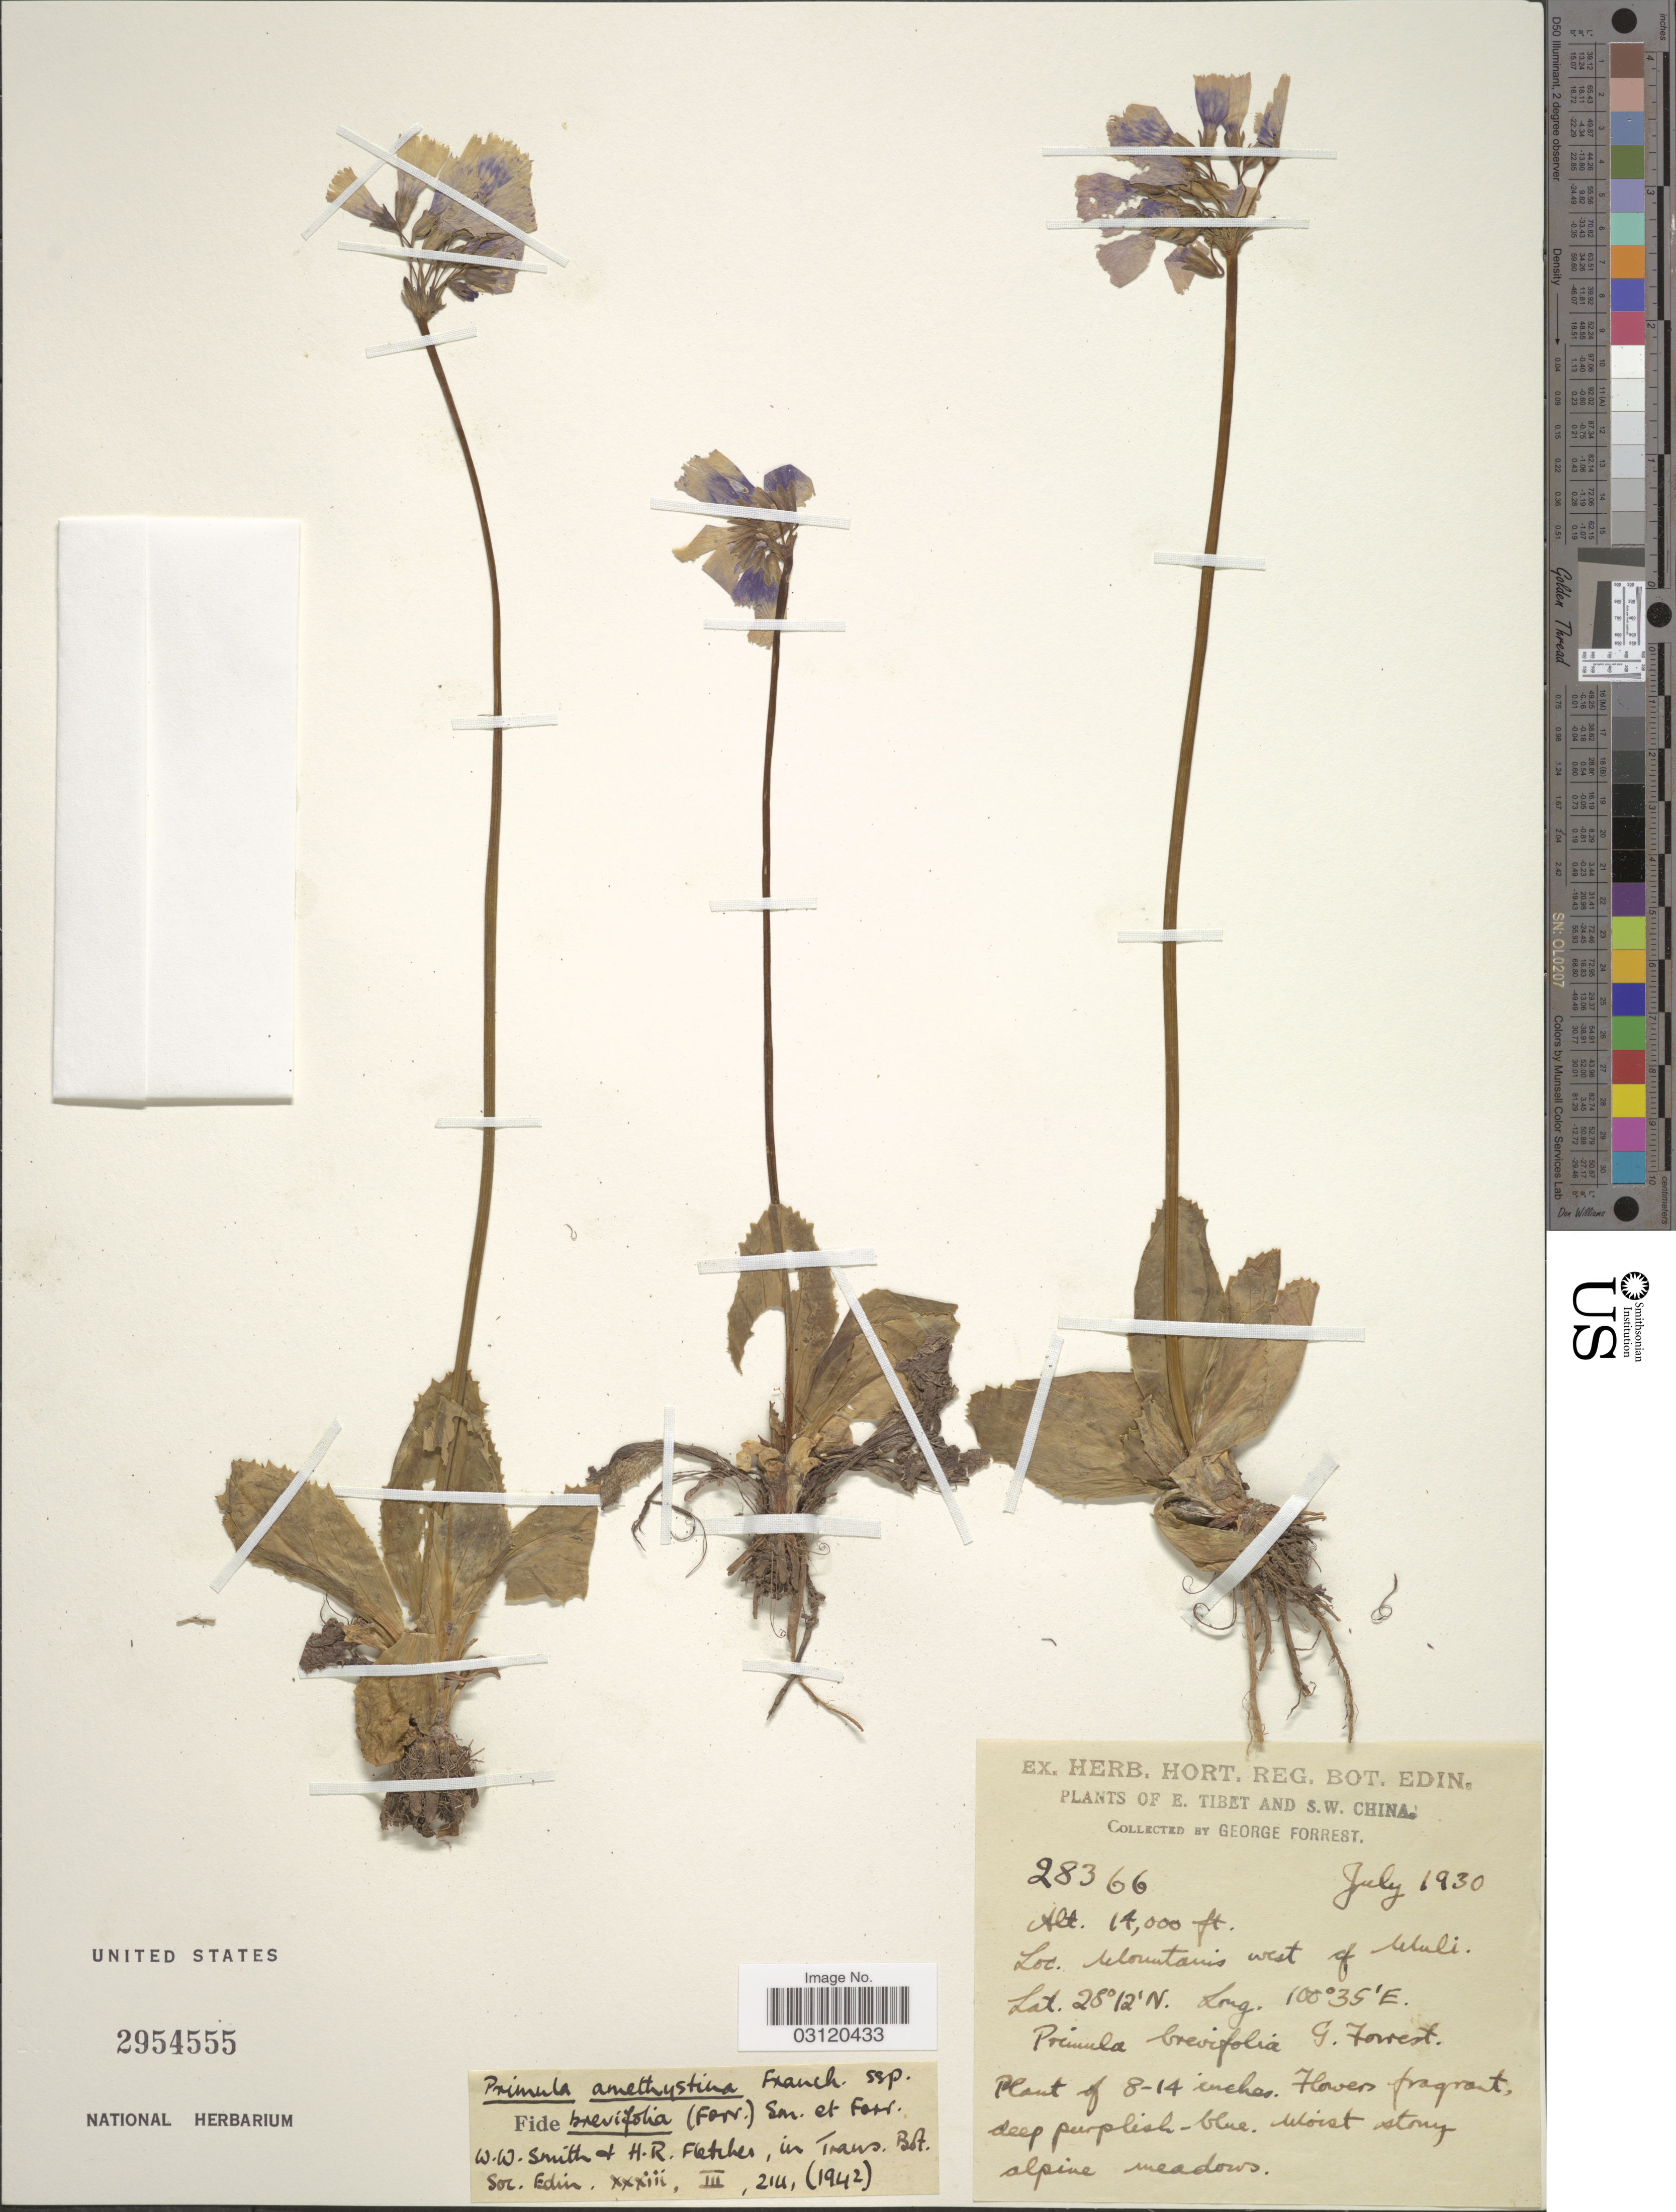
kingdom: Plantae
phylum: Tracheophyta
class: Magnoliopsida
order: Ericales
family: Primulaceae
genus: Primula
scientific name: Primula amethystina subsp. brevifolia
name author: (Forrest) W.W. Sm. & Forrest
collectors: G. Forrest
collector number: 28366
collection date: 1930-07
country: China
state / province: Xizang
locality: E. Tibet and S.W. China. Mountains west of Muli.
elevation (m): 4267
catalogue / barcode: US 2954555